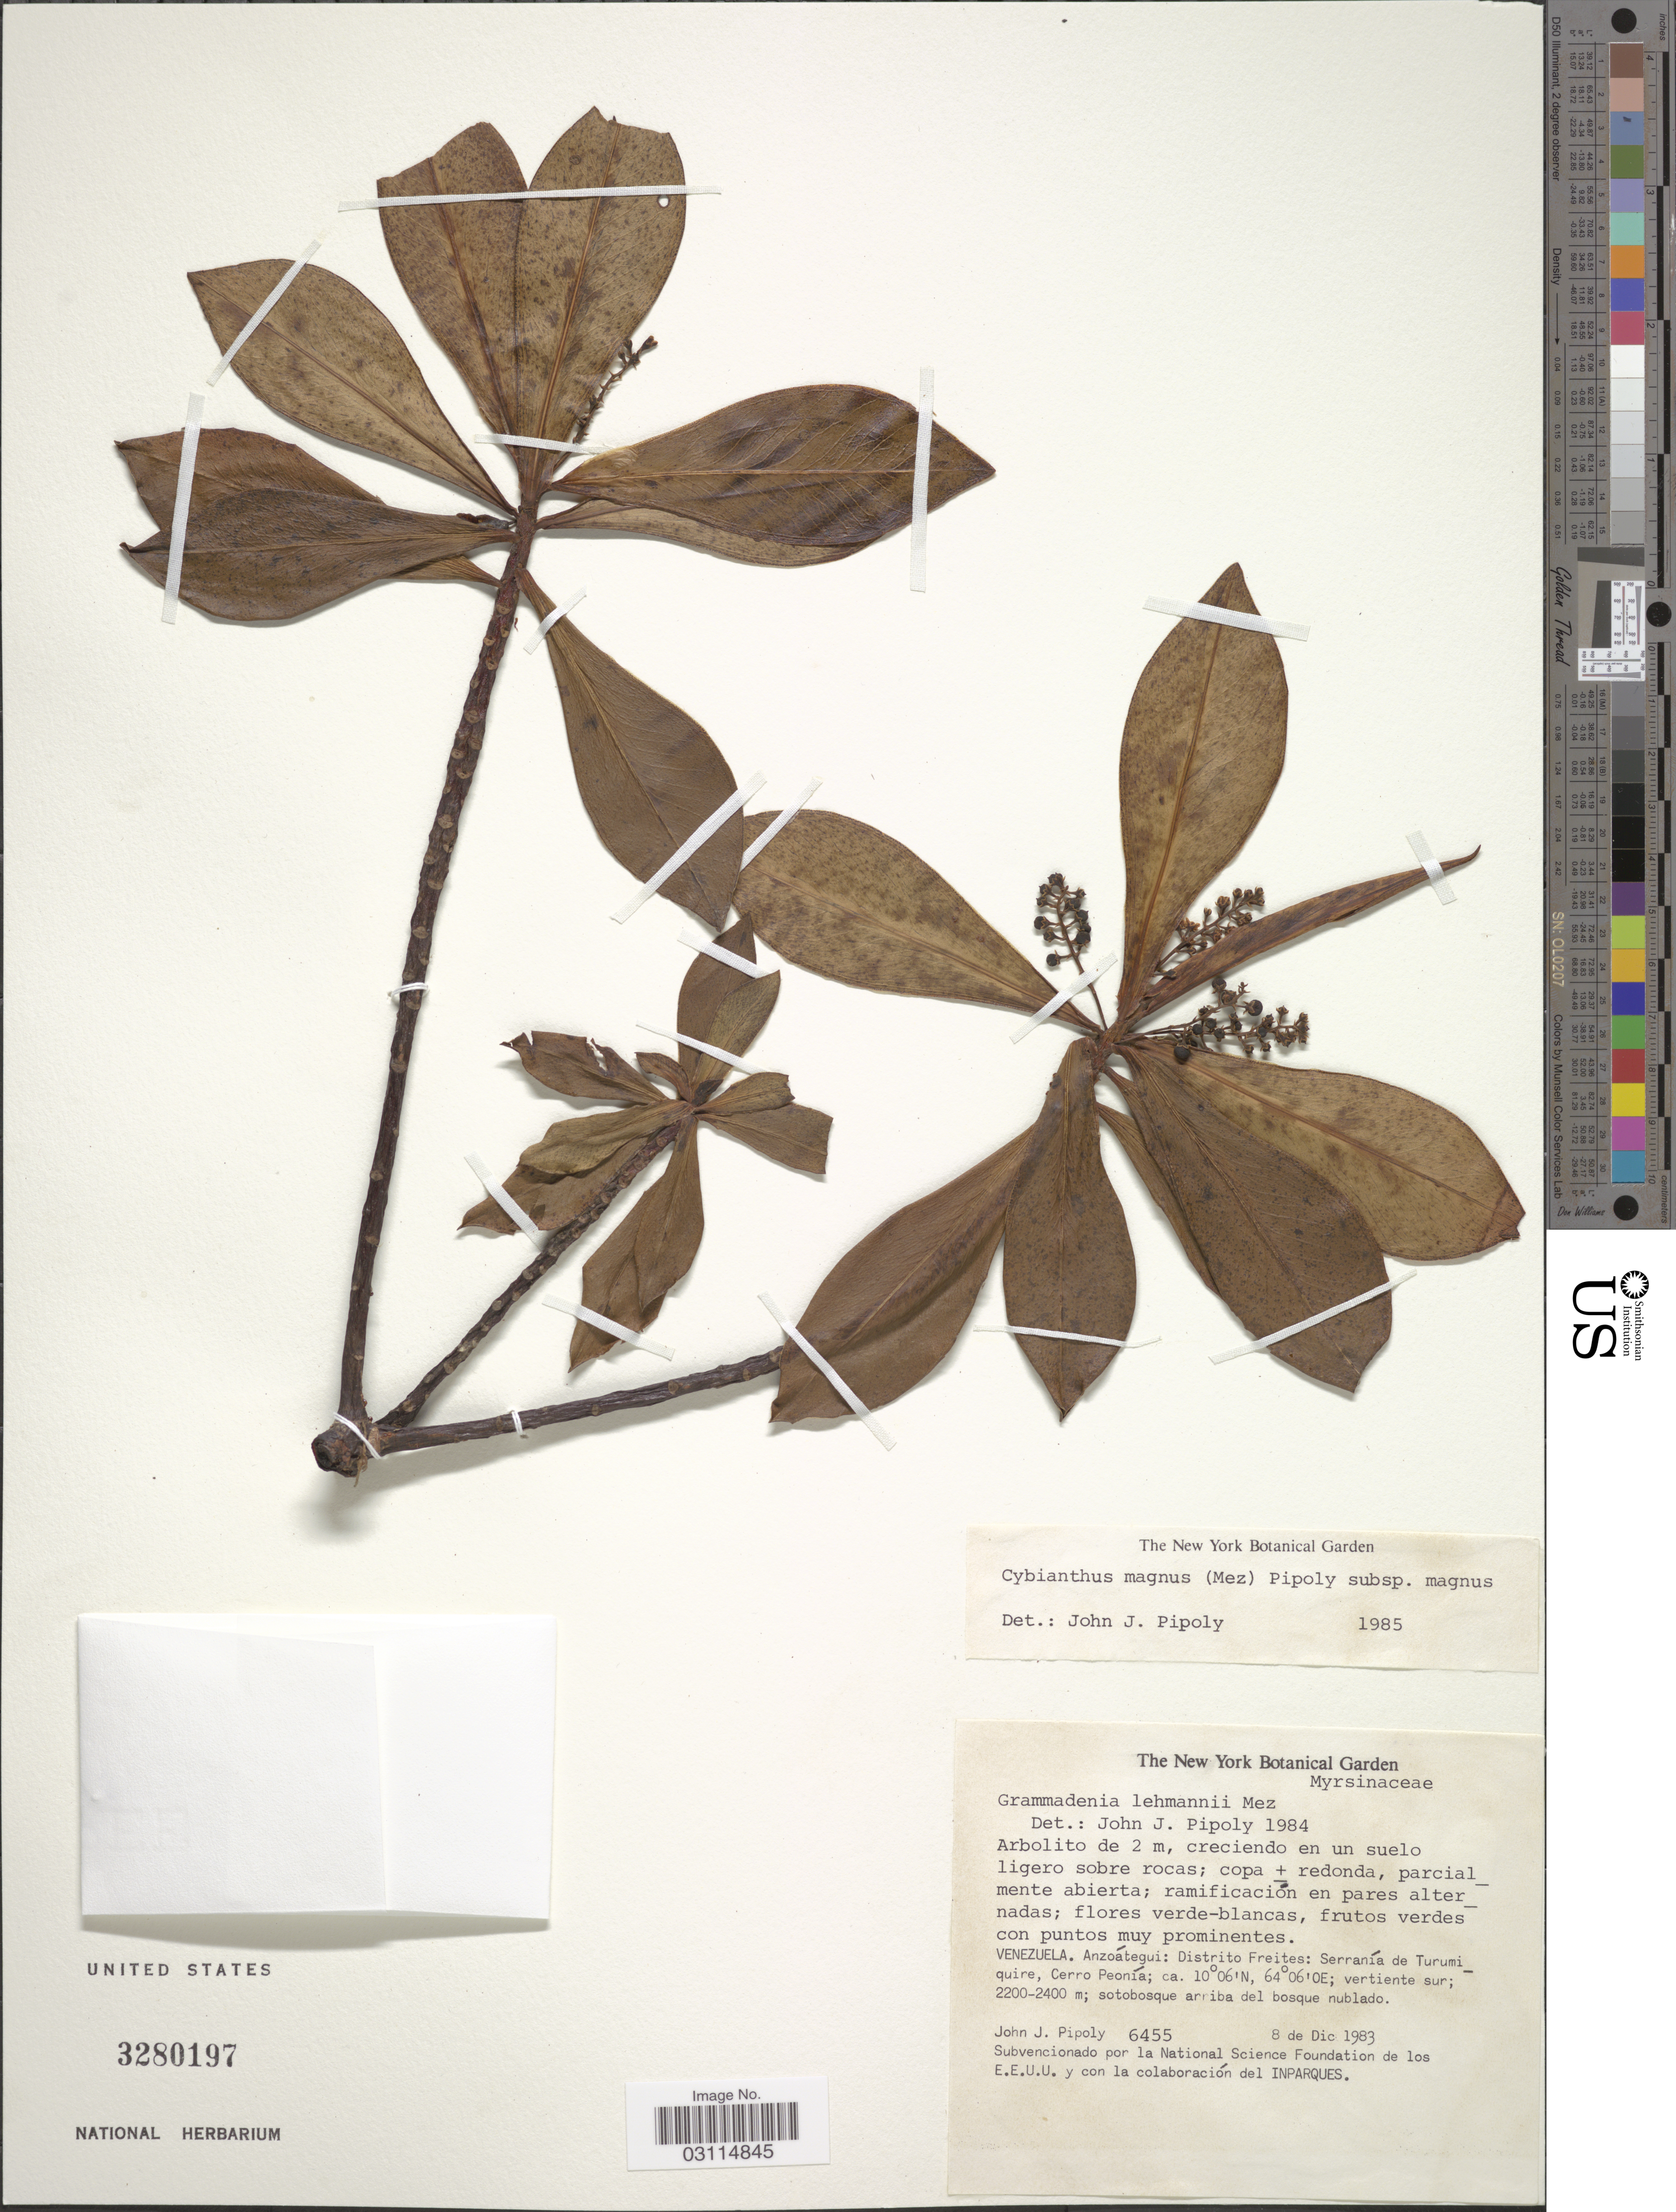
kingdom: Plantae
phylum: Tracheophyta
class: Magnoliopsida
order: Ericales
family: Primulaceae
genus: Cybianthus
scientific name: Cybianthus magnus subsp. magnus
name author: (Mez) Pipoly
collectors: J. J. Pipoly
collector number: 6455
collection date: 1983-12-08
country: Venezuela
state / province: Anzoategui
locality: Distrito Freites; Serranía de Turumiquire, Cerro Peonía.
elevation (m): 2200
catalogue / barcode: US 3280197